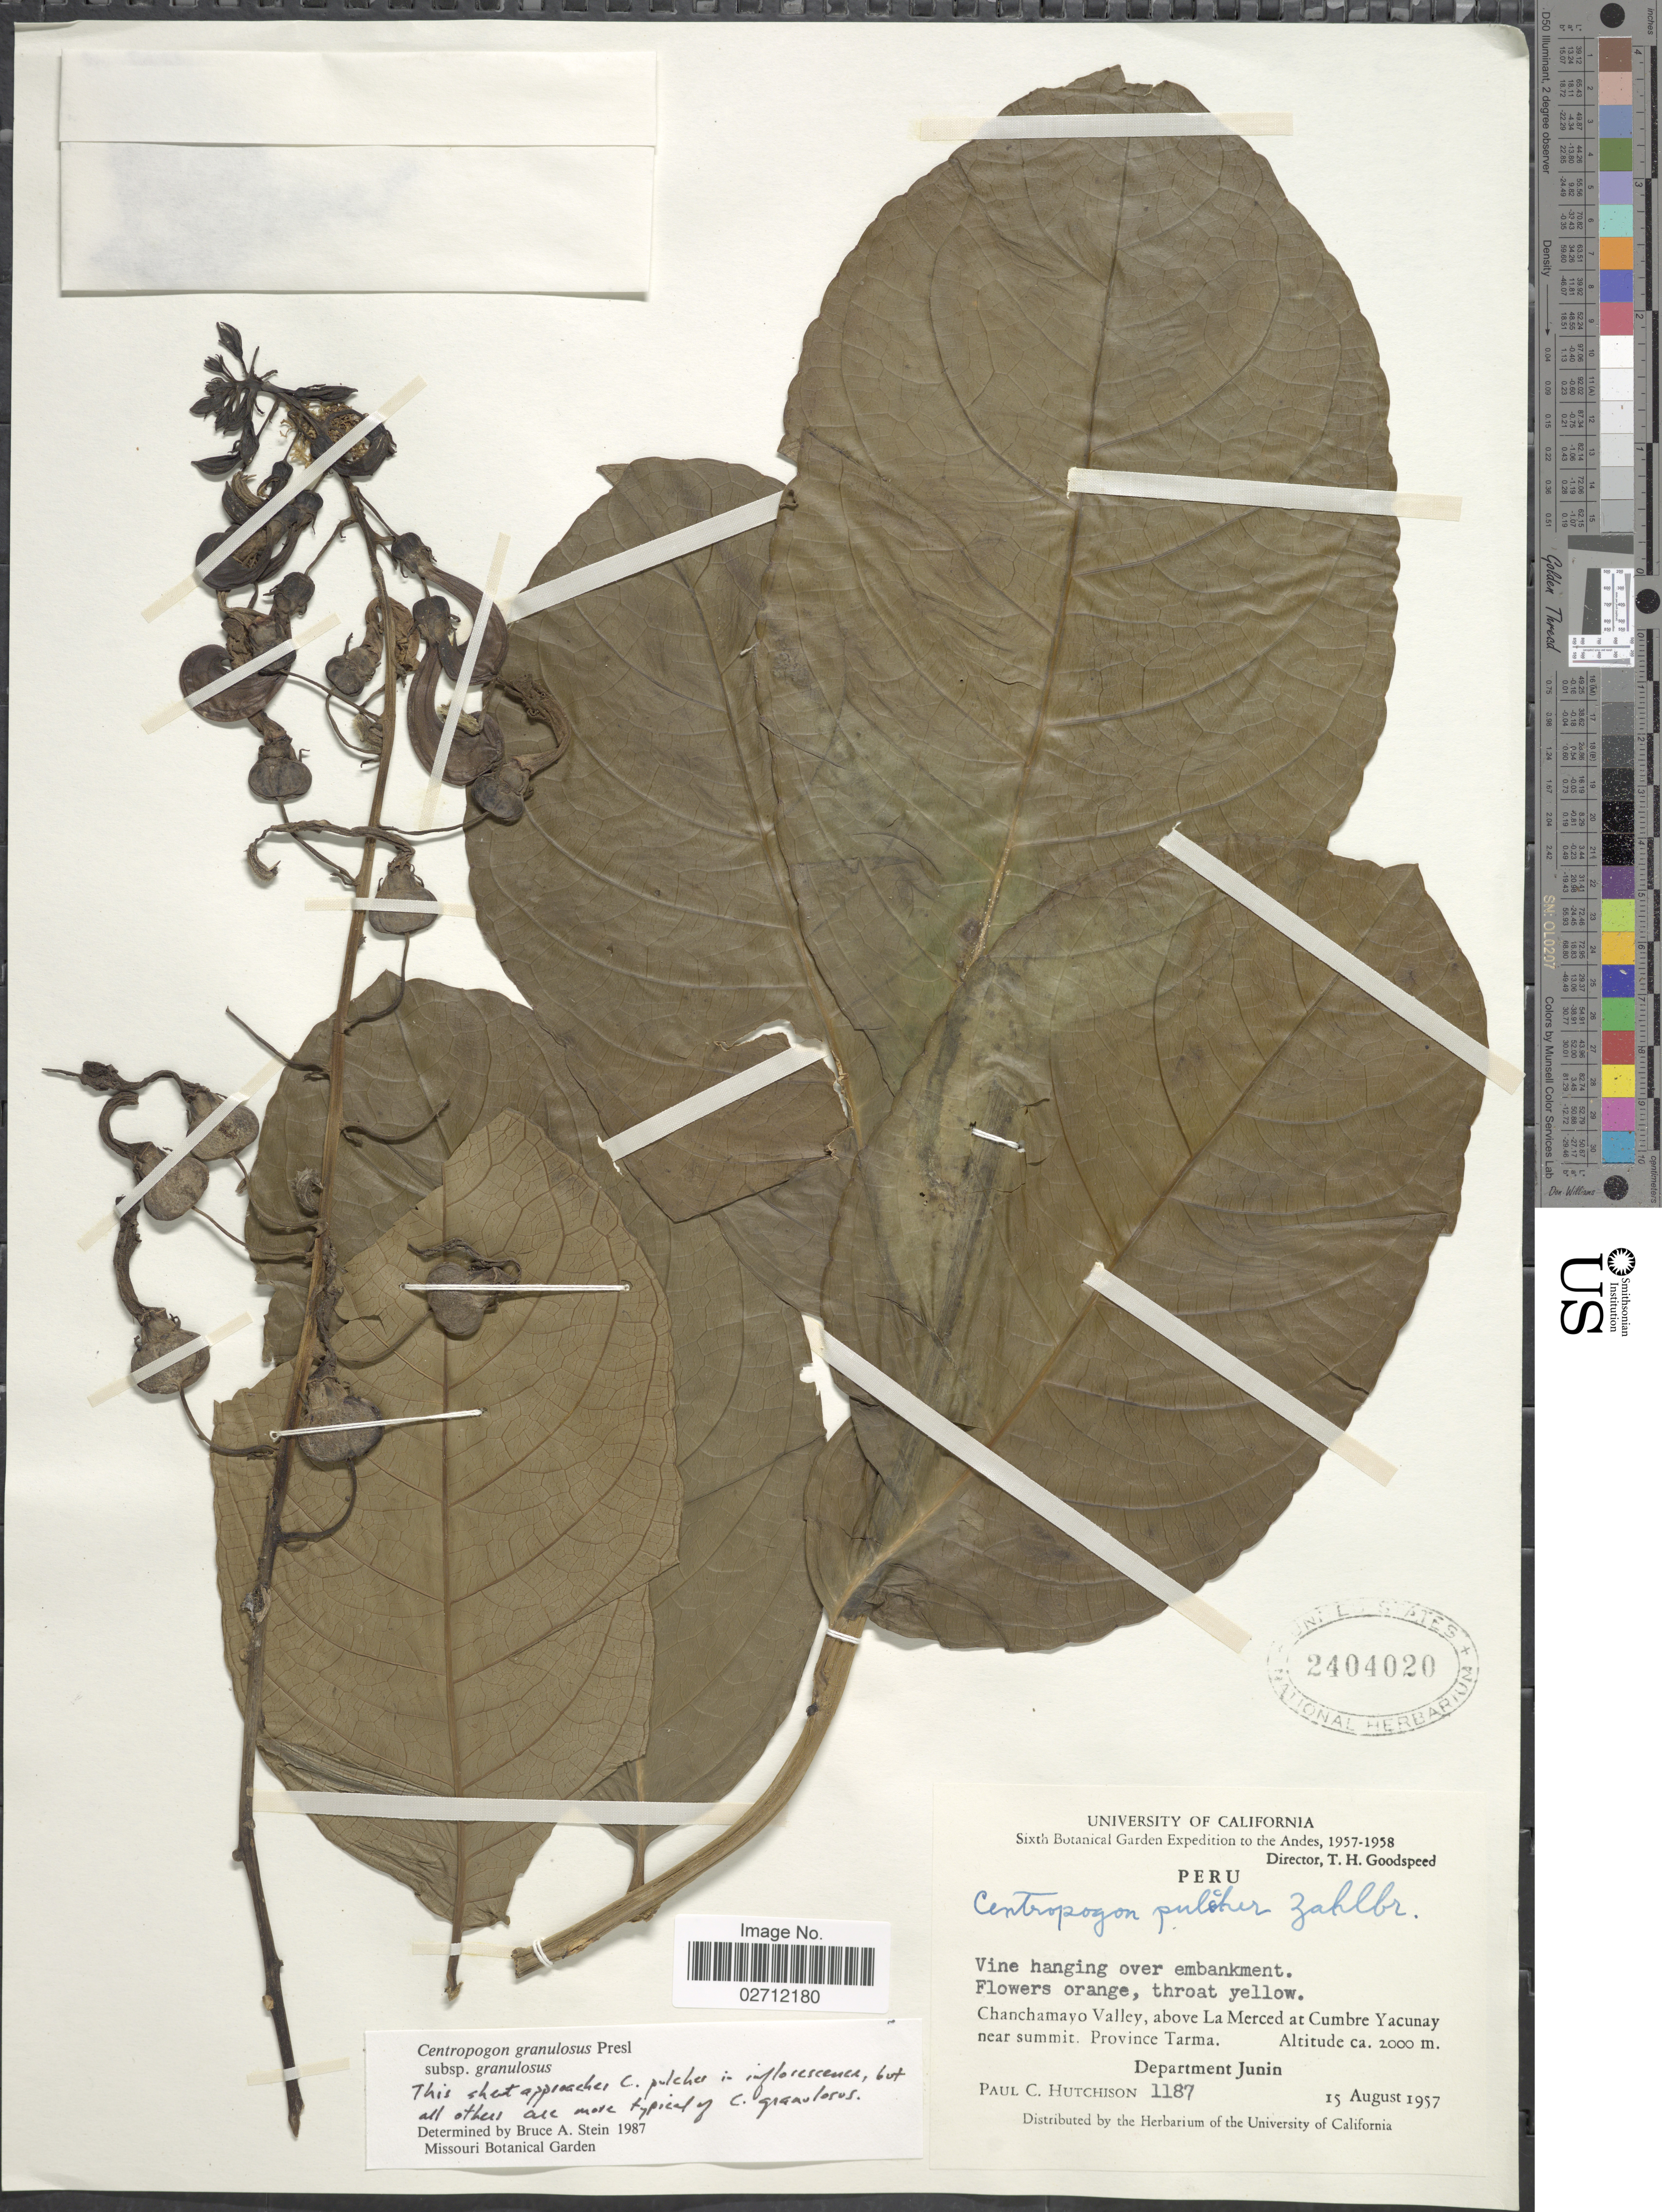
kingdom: Plantae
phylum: Tracheophyta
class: Magnoliopsida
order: Asterales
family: Campanulaceae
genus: Centropogon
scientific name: Centropogon granulosus subsp. granulosus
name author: C. Presl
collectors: P. C. Hutchison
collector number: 1187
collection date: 1957-08-15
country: Peru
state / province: Junín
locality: Chanchamayo Valley, above La Merced at Cumbre Yacunay near summit, Province Tarma.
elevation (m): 2000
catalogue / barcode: US 2404020